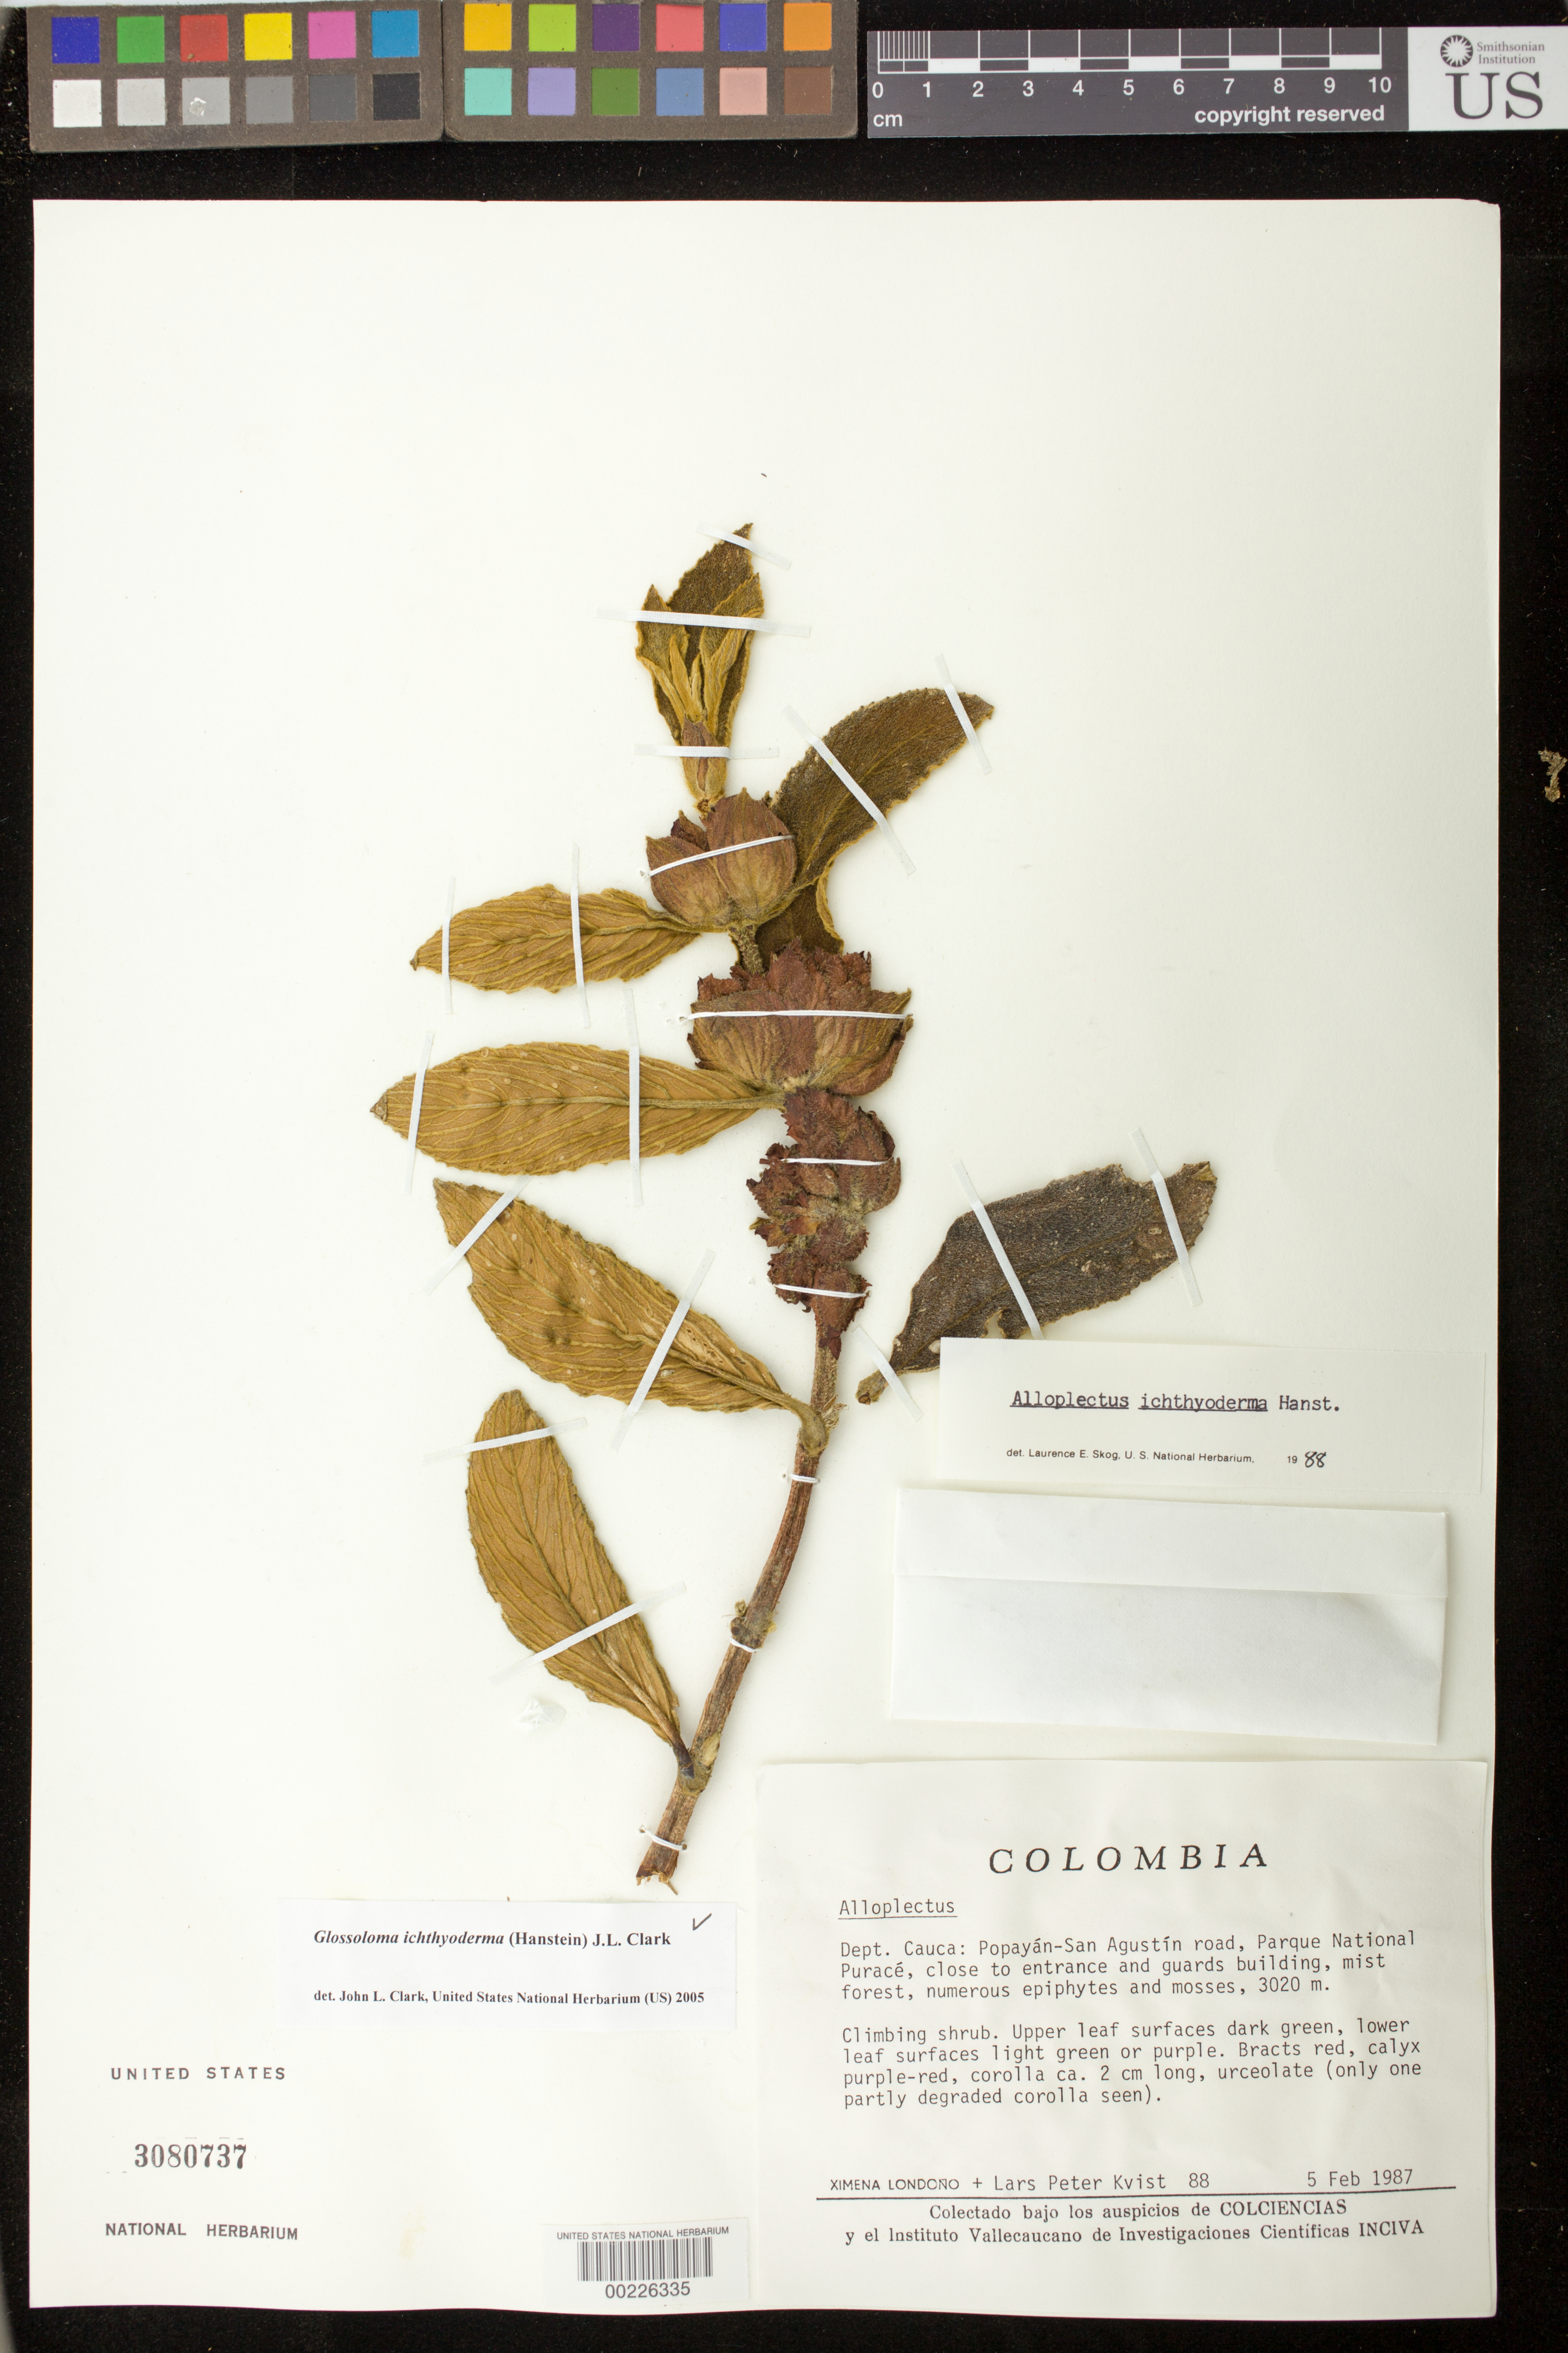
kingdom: Plantae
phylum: Tracheophyta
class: Magnoliopsida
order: Lamiales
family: Gesneriaceae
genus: Glossoloma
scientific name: Glossoloma ichthyoderma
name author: (Hanst.) J.L. Clark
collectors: X. Londoño & L. P. Kvist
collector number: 88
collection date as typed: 05 Feb 1987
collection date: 1987-02-05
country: Colombia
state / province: Cauca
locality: Popayan - San Agustin road, Parque National Purace, close to entrance and guards' building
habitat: Mist forest, numerous epiphytes and mosses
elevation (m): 3020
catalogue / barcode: US 3080737